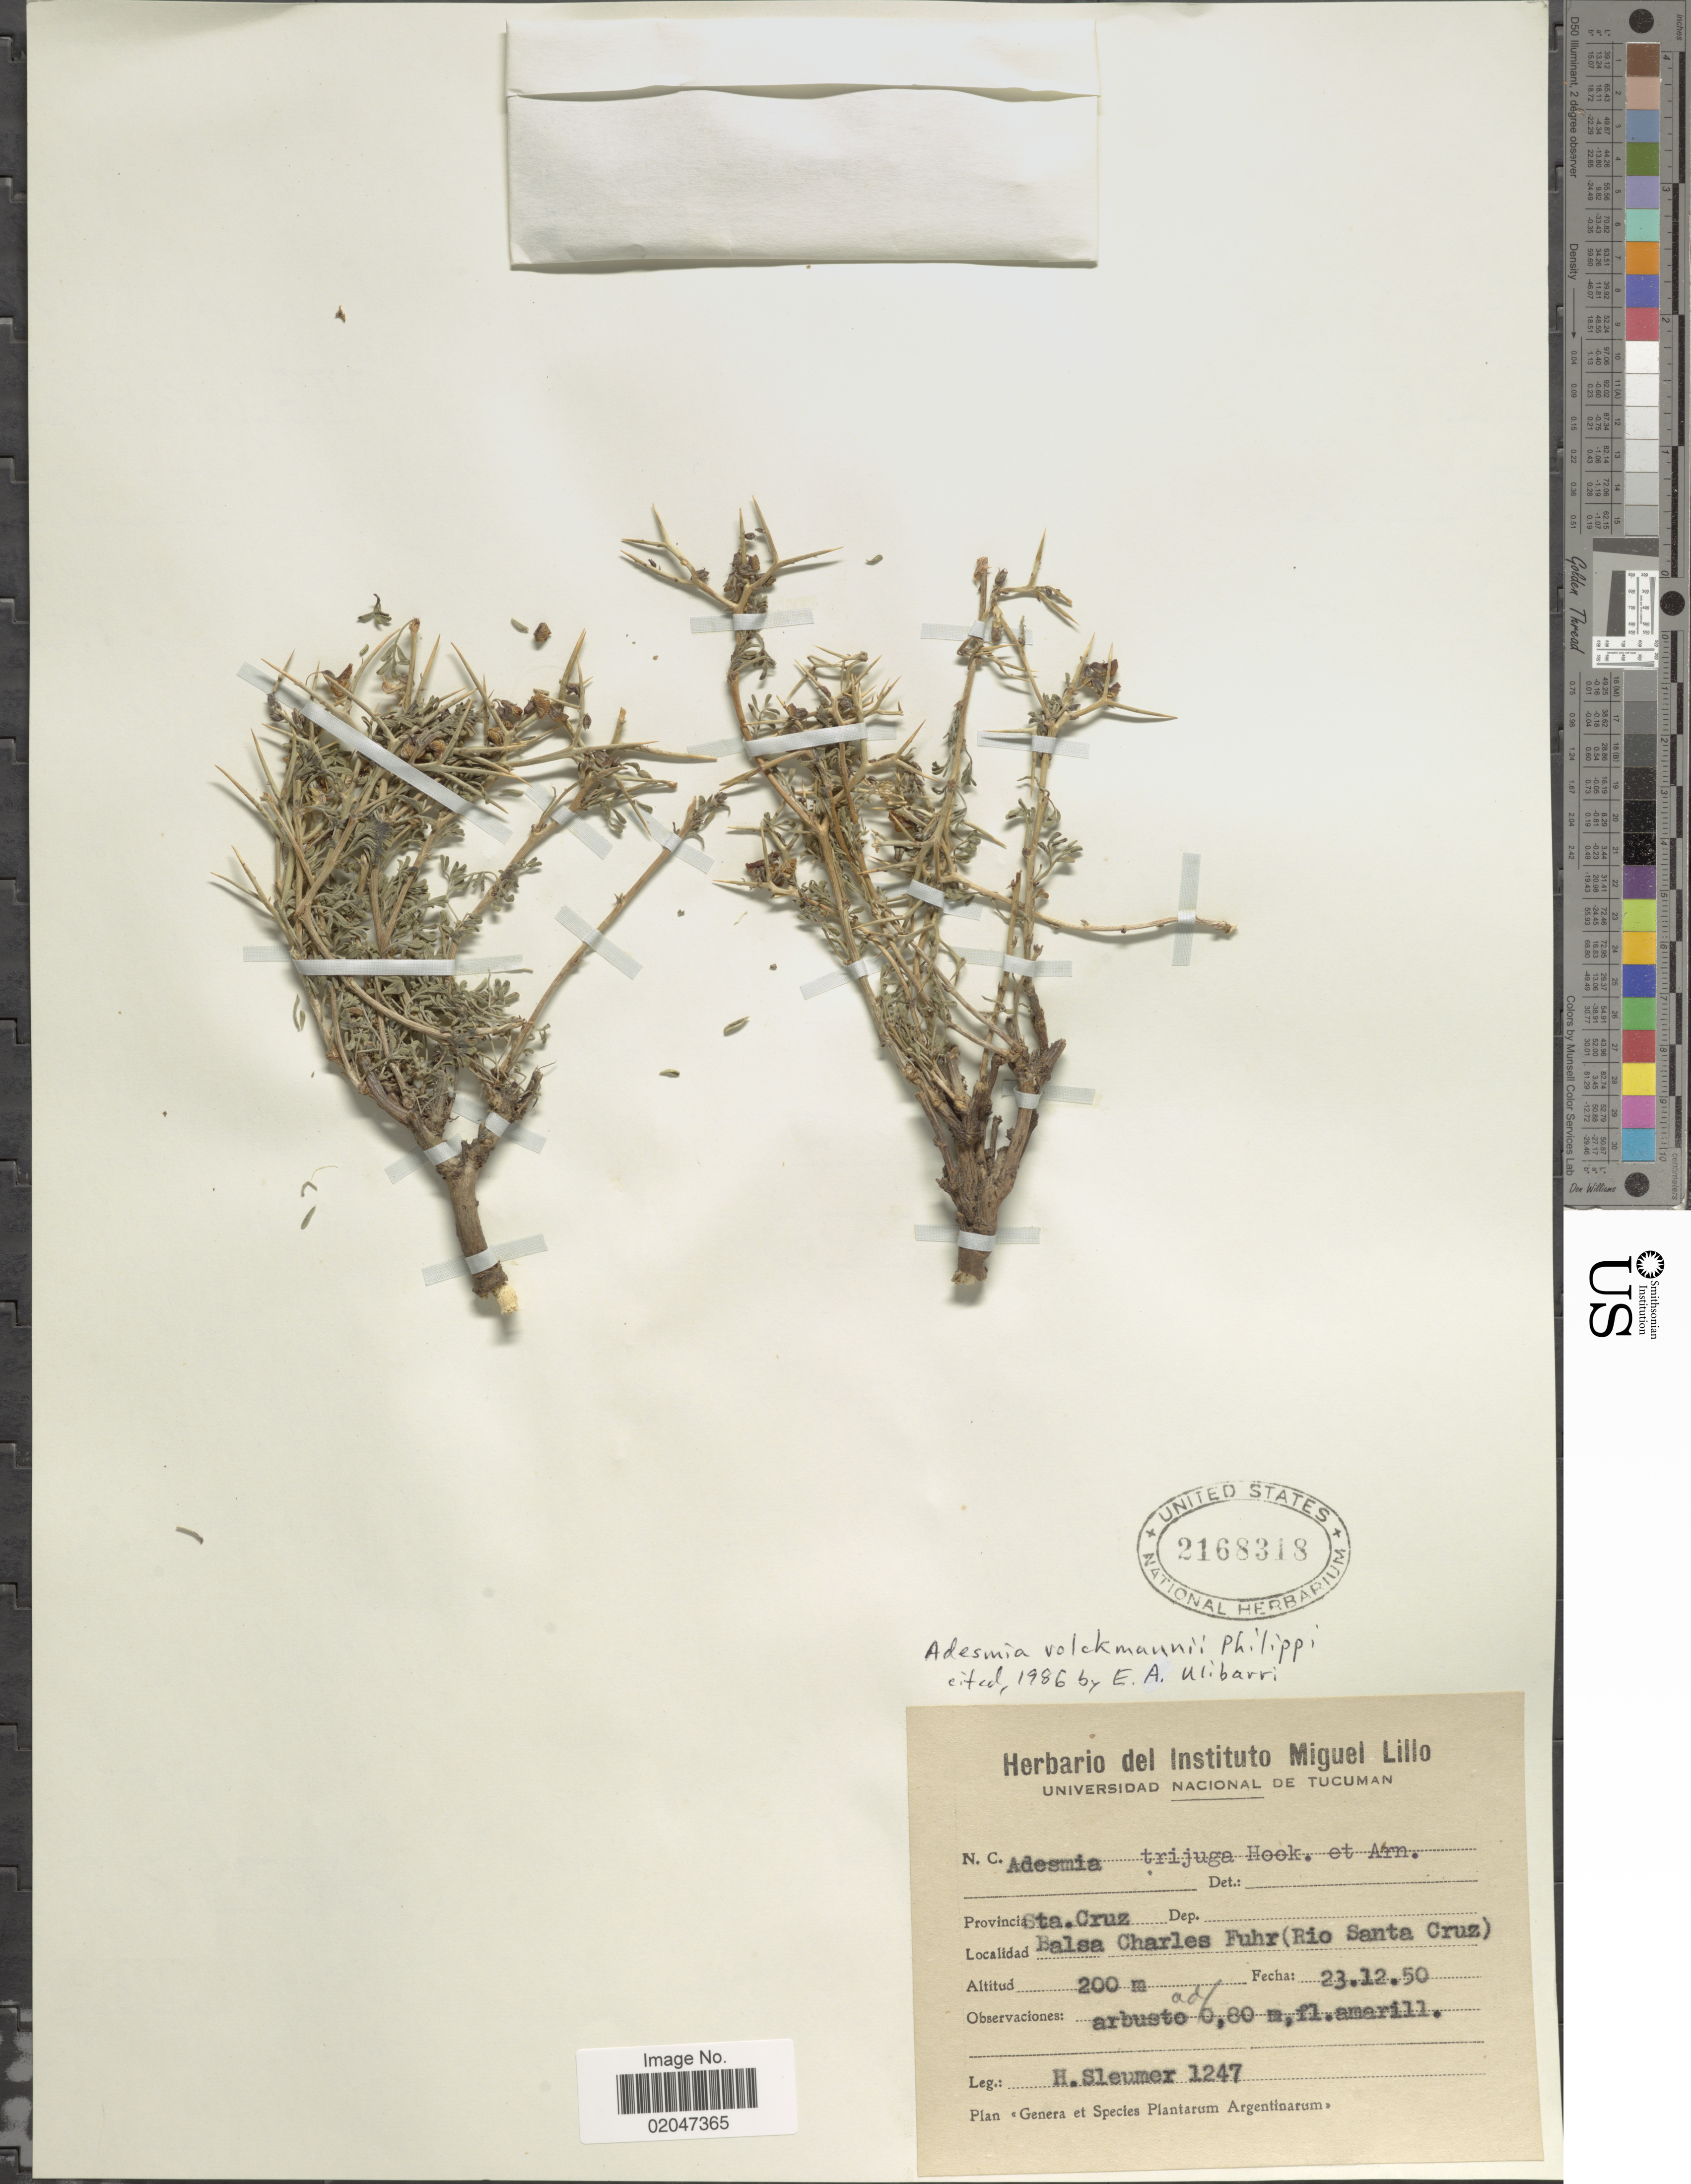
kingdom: Plantae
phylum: Tracheophyta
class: Magnoliopsida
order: Fabales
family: Fabaceae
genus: Adesmia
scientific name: Adesmia volckmannii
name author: Phil.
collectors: H. O. Sleumer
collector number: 1247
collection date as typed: Transcribed d/m/y: 23/12/50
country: Argentina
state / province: Santa Cruz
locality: Sta. Cruz. Balsa Charles Fuhr (Rio Santa Cruz). Argentinarum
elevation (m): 200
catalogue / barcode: US 2168318